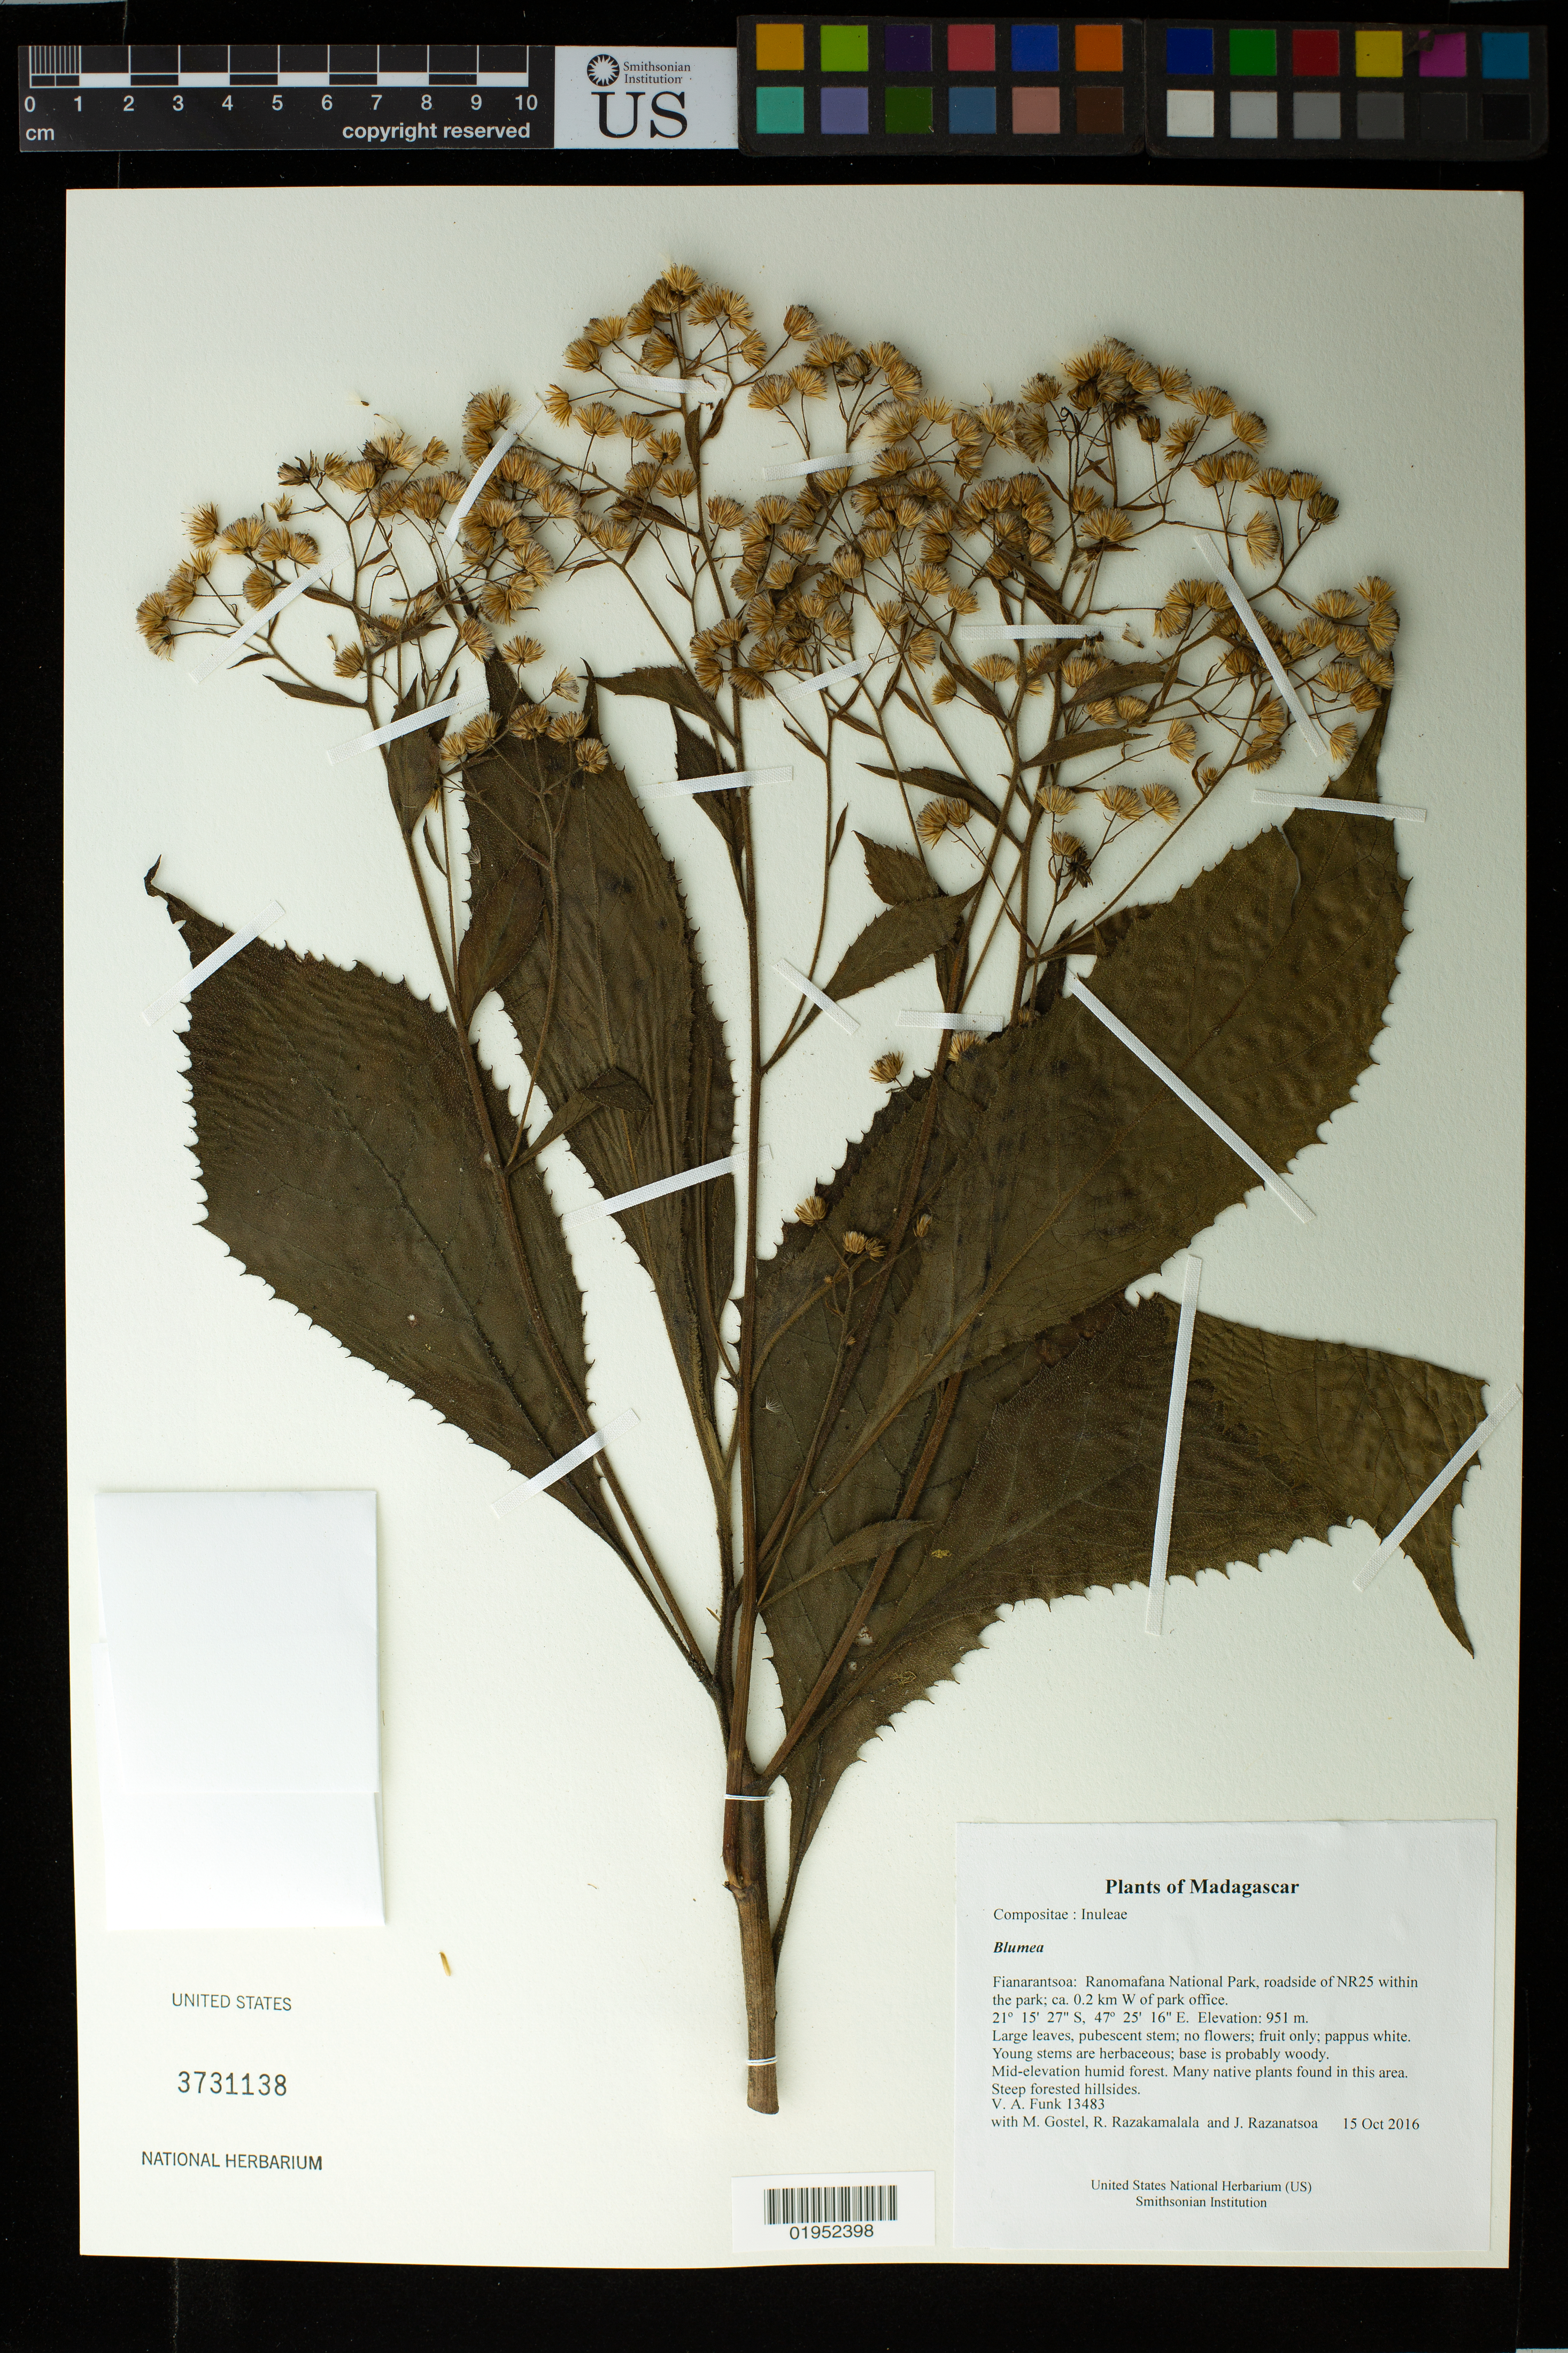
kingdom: Plantae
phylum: Tracheophyta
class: Magnoliopsida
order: Asterales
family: Asteraceae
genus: Blumea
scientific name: Blumea sp.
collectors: M. R. Gostel, R. Razakamalala & J. Razanatsoa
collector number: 13483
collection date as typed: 15 Oct 2016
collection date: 2016-10-15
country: Madagascar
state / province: Anosy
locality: Ranomafana National Park, roadside of NR25 within the park; ca. 0.2 km W of park office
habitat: Mid-elevation humid forest. Many native plants found in this area. Steep forested hillsides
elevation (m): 951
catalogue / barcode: US 3731138